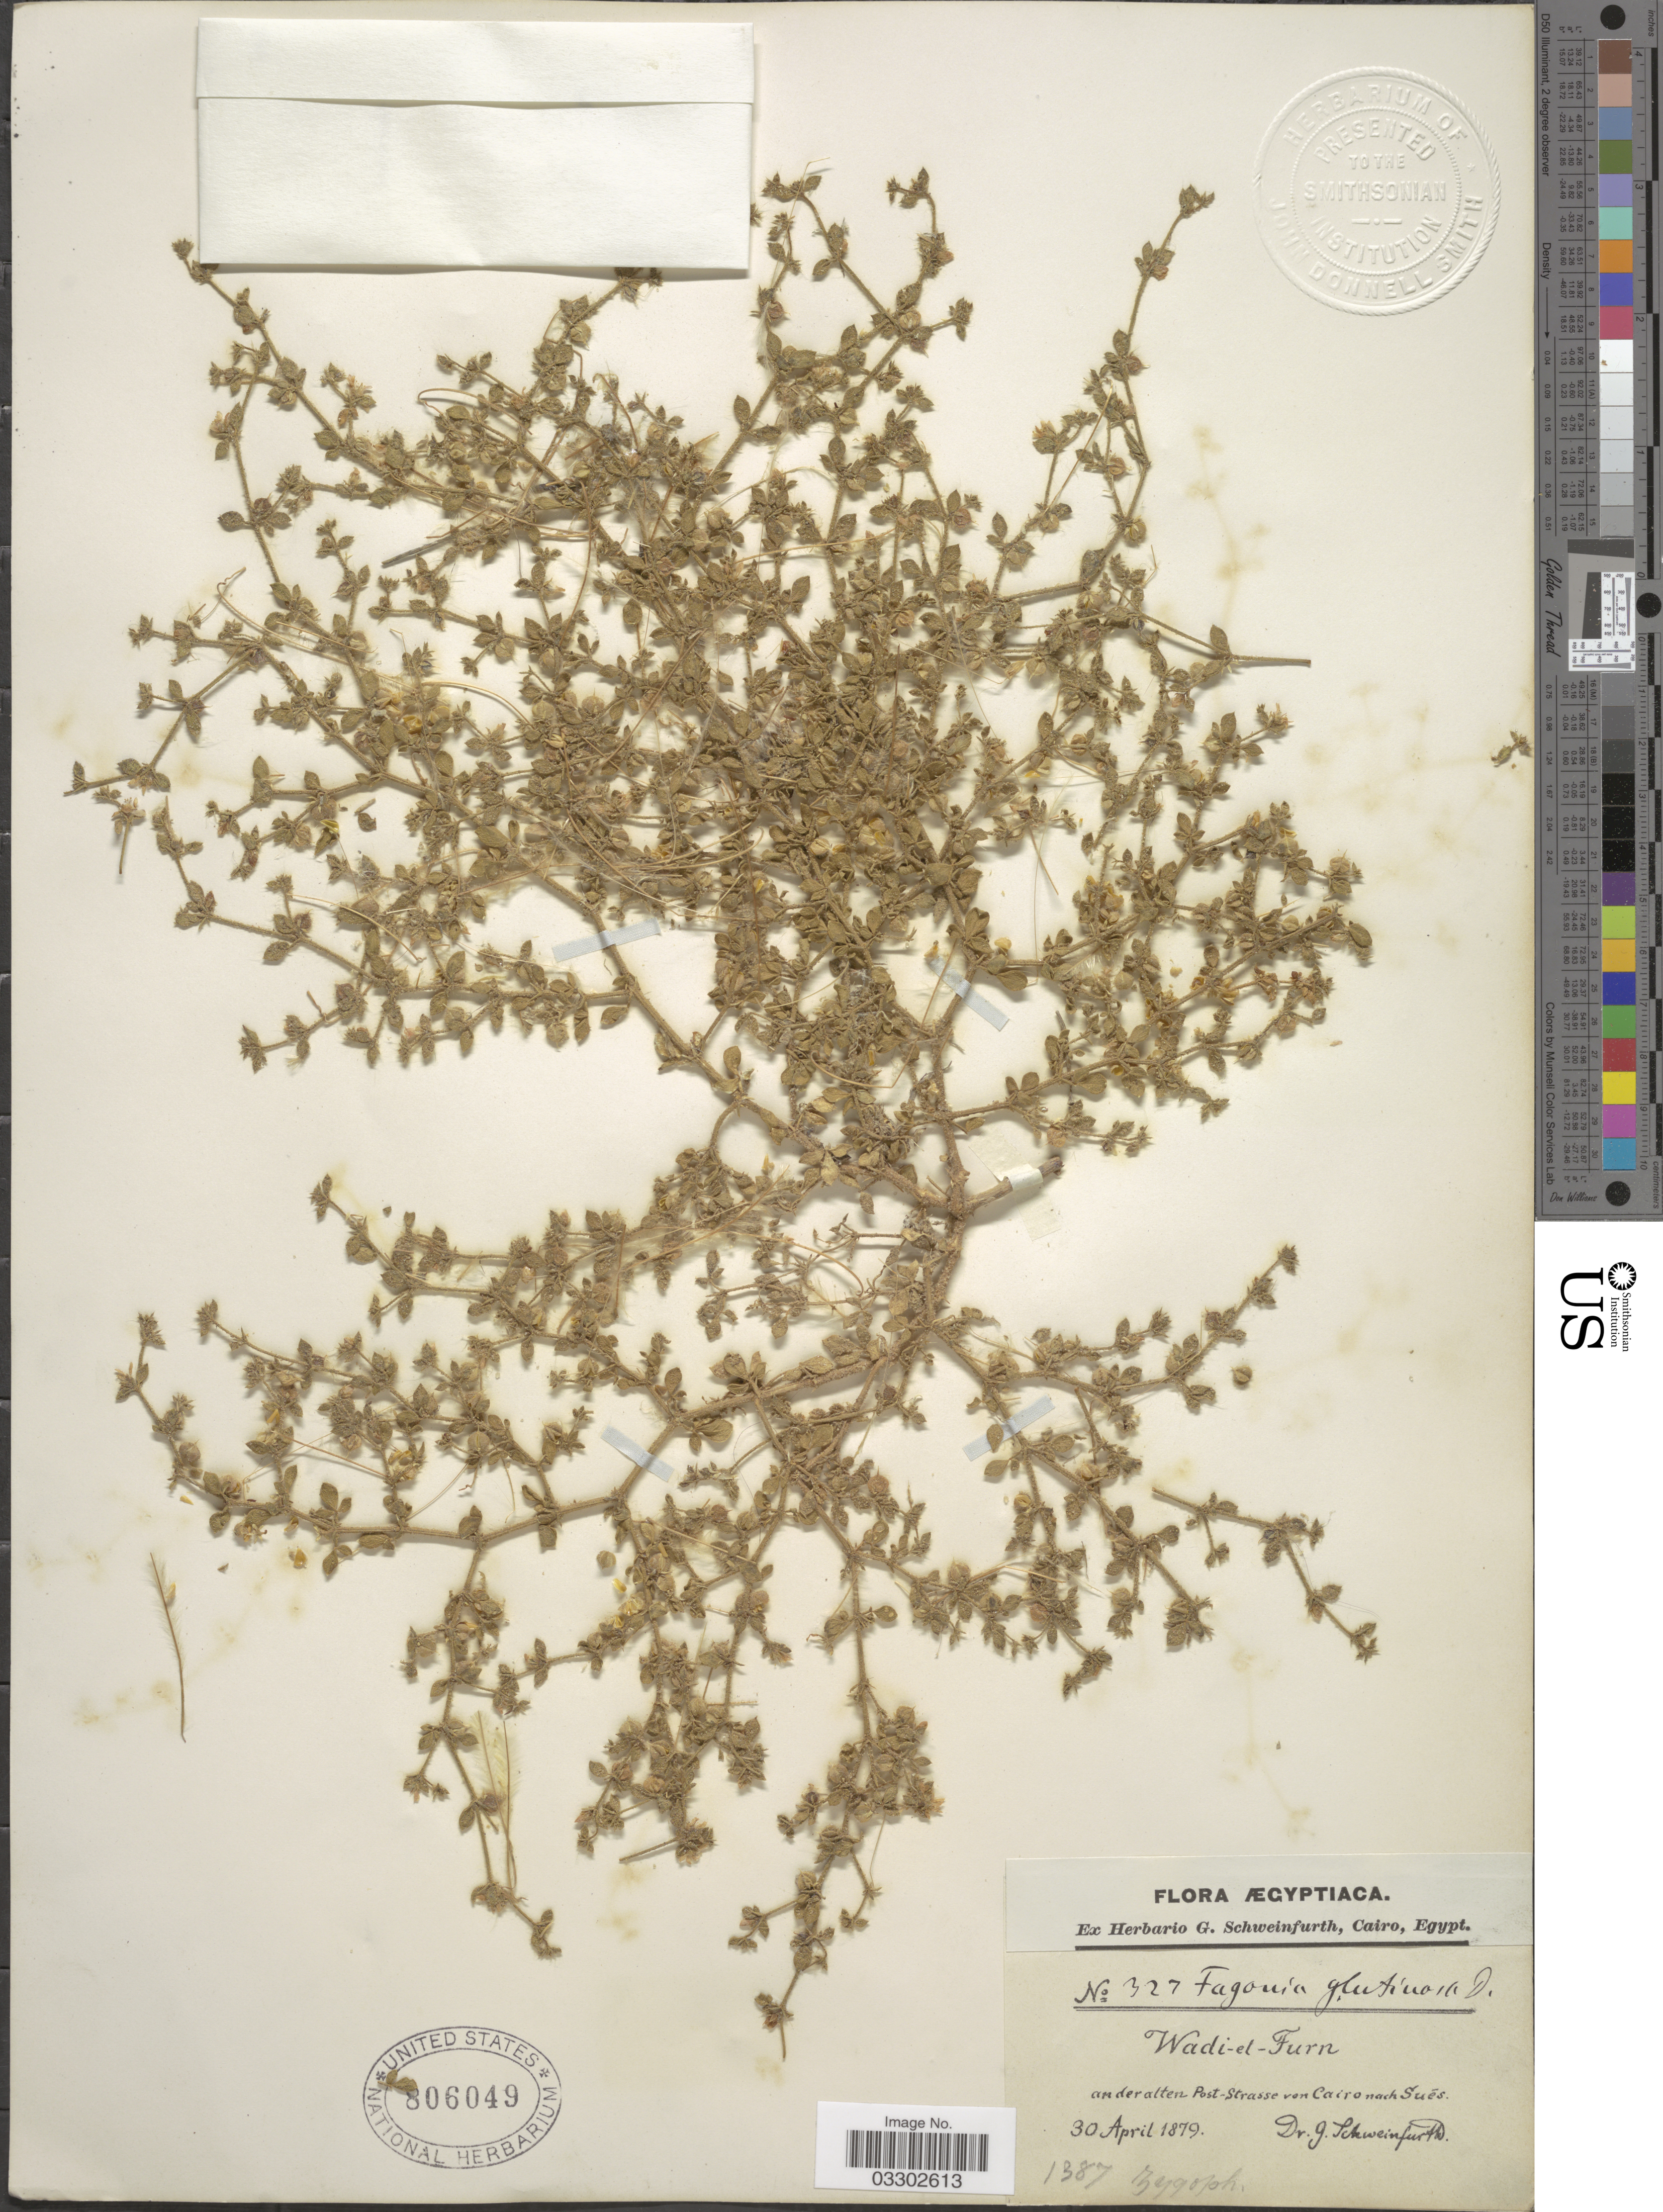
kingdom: Plantae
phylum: Tracheophyta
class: Magnoliopsida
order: Zygophyllales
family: Zygophyllaceae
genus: Fagonia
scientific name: Fagonia glutinosa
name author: Delile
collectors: G. A. Schweinfurth (herbarium)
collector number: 327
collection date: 1879-04-30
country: Egypt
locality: Wadi-et-Furn. Am der alten Post-Strasse von Cairo nach Sués.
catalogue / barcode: US 806049